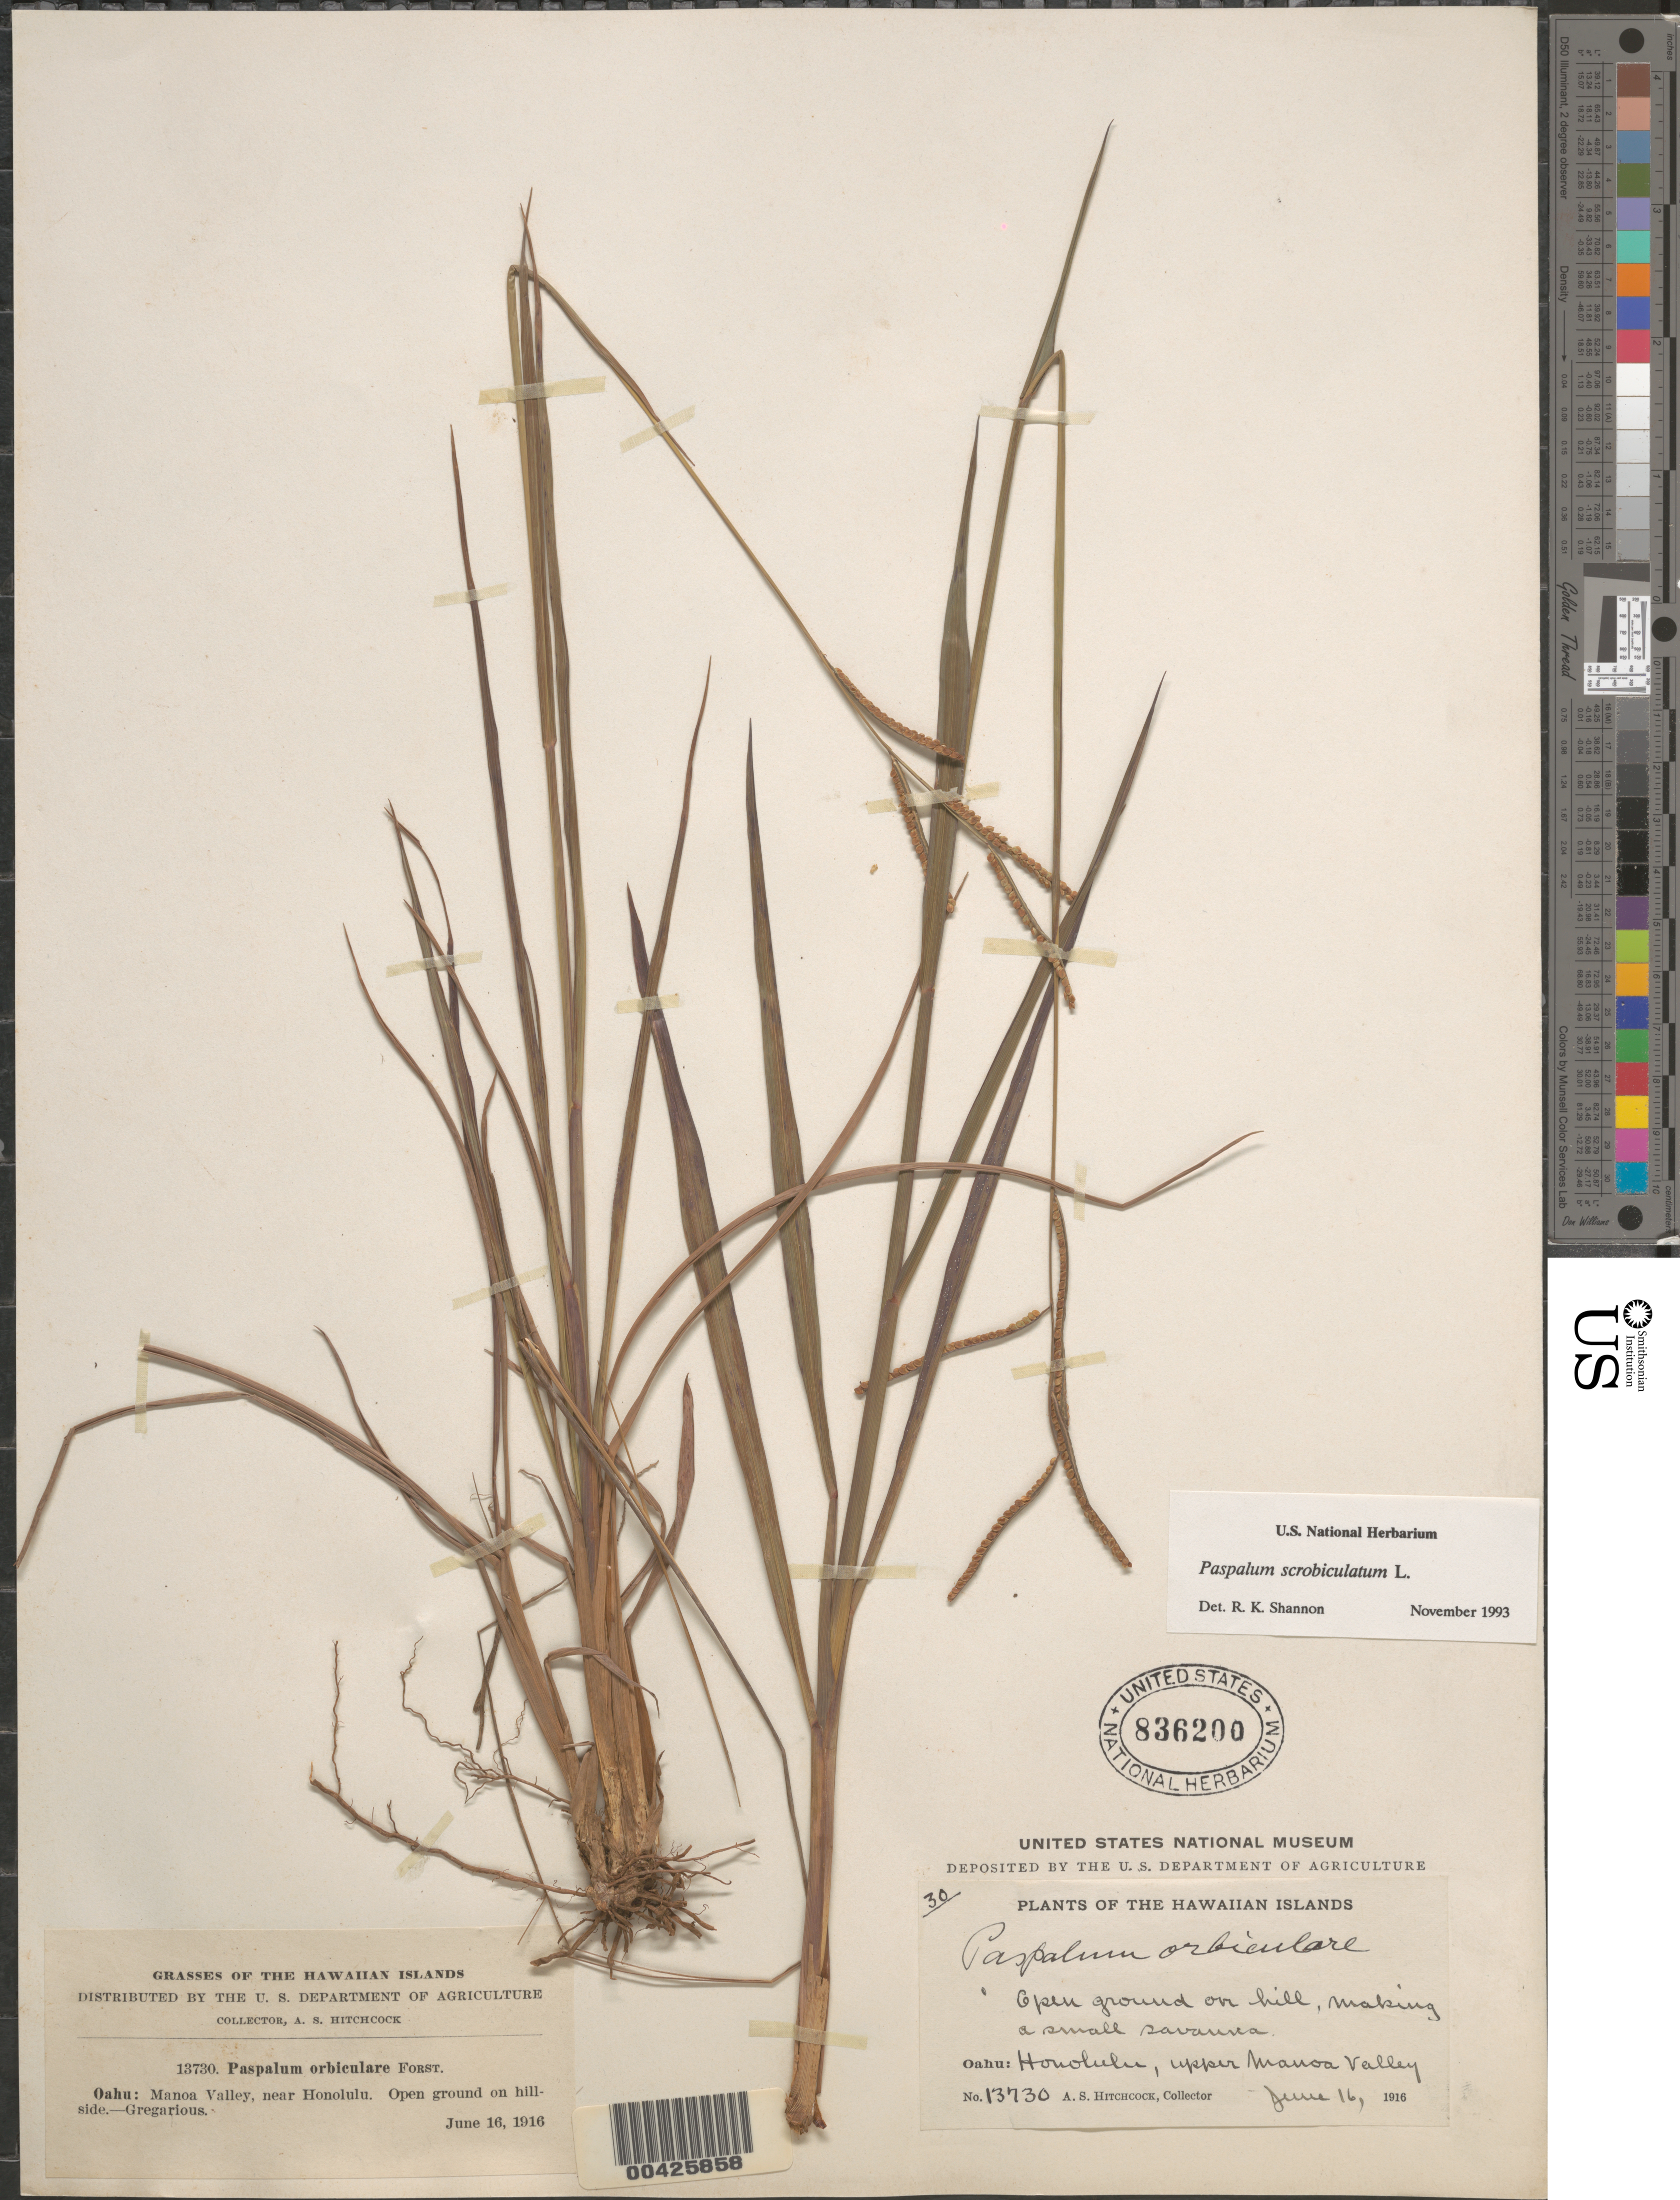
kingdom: Plantae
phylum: Tracheophyta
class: Liliopsida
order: Poales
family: Poaceae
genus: Paspalum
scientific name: Paspalum scrobiculatum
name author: L.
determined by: Shannon, R. K., (UNITED STATES)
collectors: A. S. Hitchcock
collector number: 13730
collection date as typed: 16 Jun 1916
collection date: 1916-06-16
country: United States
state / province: Hawaii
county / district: Honolulu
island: Oahu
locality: Honolulu, upper Manoa Valley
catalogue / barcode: US 836200